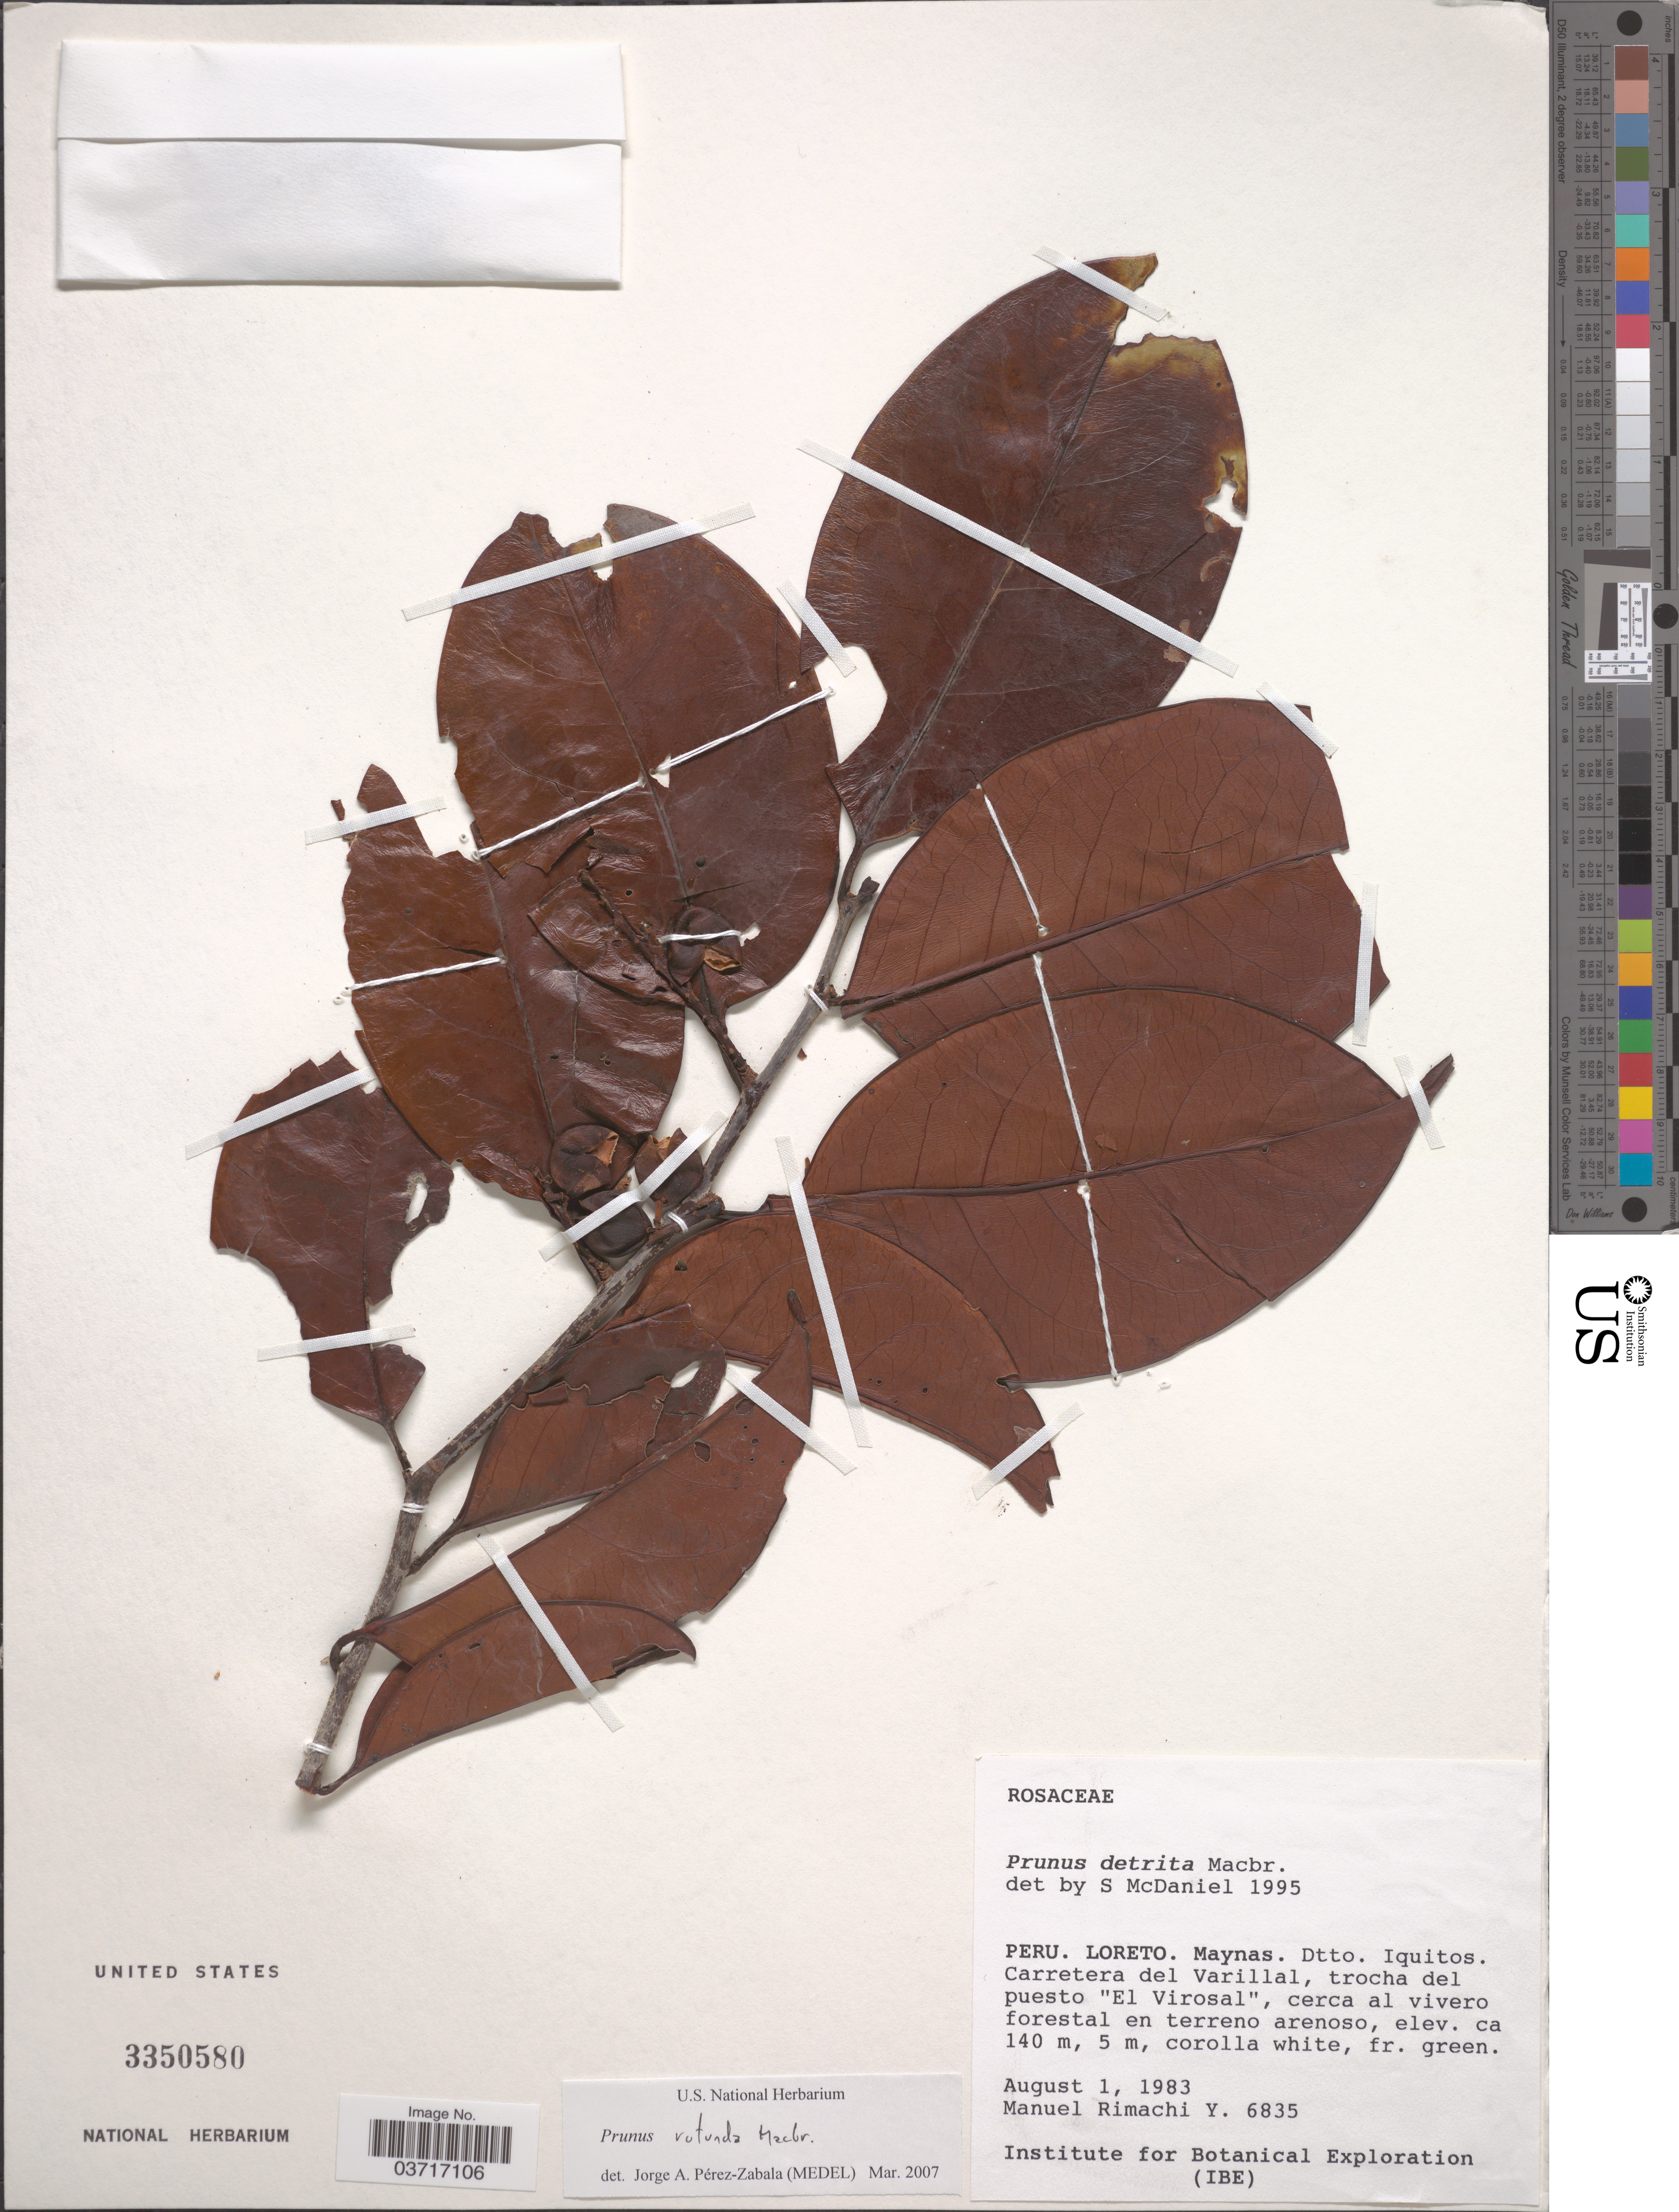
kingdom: Plantae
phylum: Tracheophyta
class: Magnoliopsida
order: Rosales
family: Rosaceae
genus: Prunus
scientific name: Prunus rotunda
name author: J.F. Macbr.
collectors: M. Rimachi Y.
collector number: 6835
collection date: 1983-08-01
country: Peru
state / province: Loreto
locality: Maynas. Dtto. Iquitos. Carretera del Varillal, trocha del puesto "El Virosal", cerca al vivero forestal en terreno arenso.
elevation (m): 140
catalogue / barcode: US 3350580